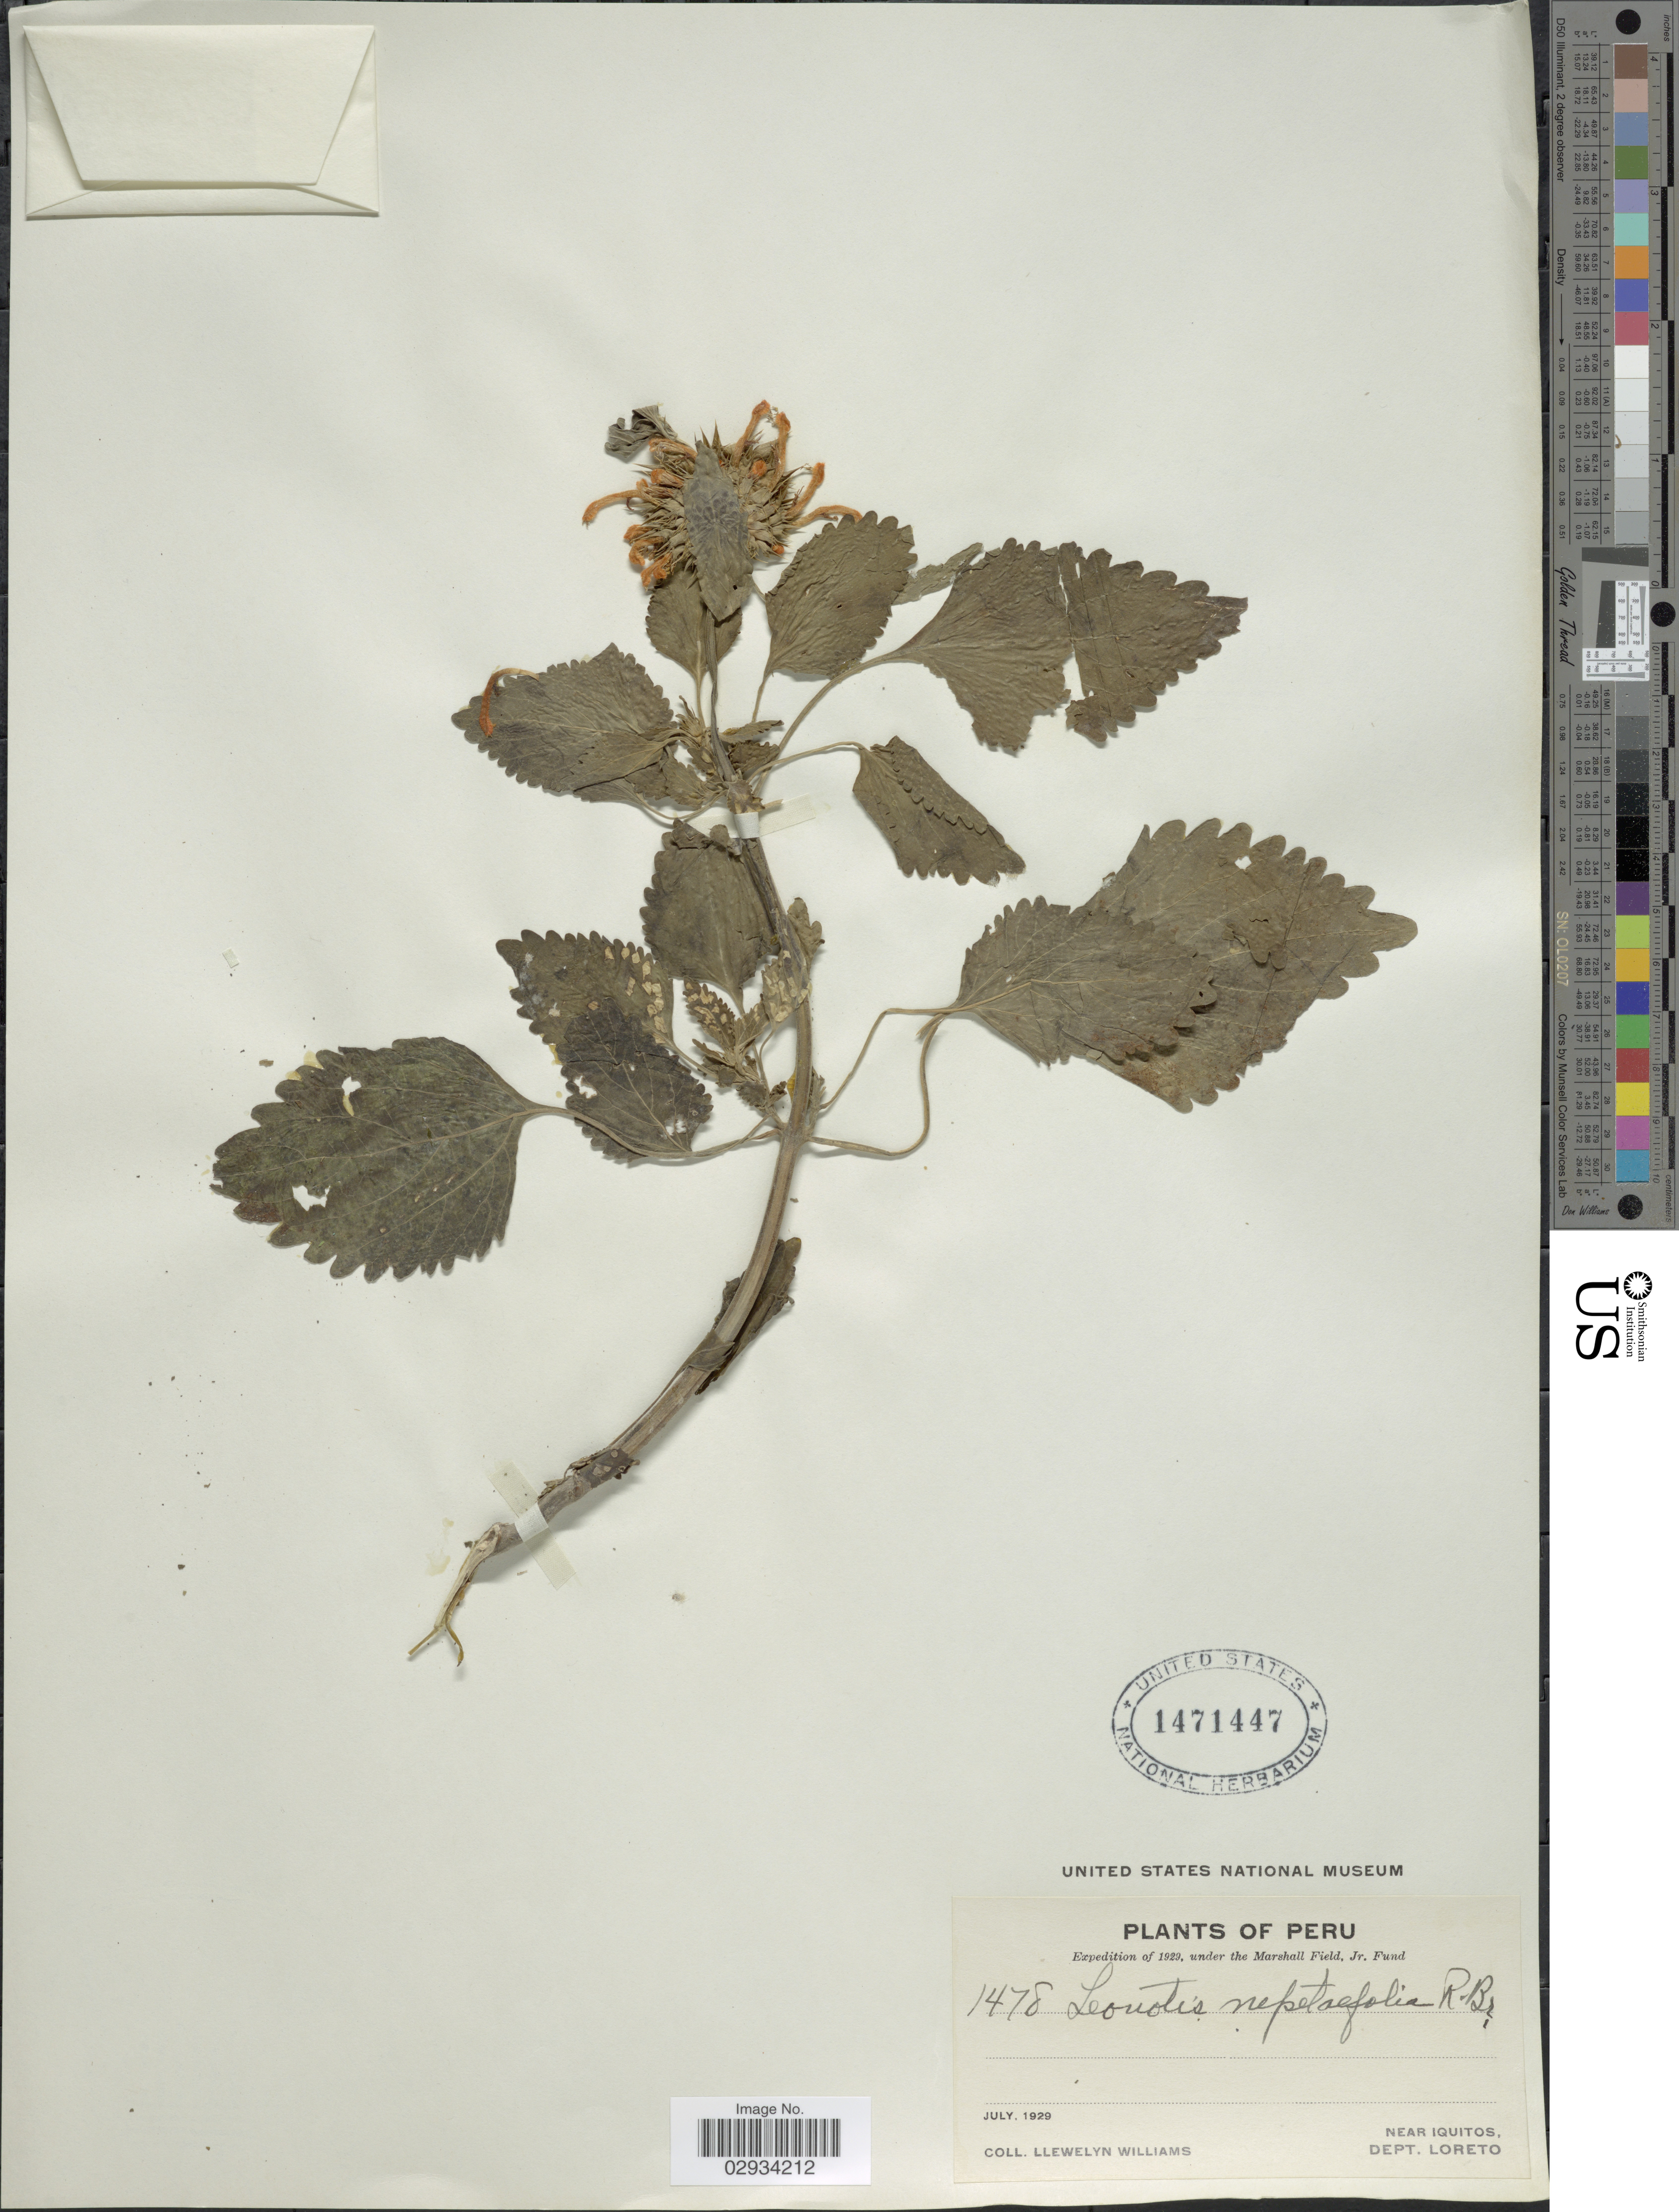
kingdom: Plantae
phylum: Tracheophyta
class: Magnoliopsida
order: Lamiales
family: Lamiaceae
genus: Leonotis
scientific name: Leonotis nepetifolia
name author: (L.) R. Br.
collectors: Ll. Williams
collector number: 1478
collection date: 1929-07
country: Peru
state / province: Loreto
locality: Near Iquitos, Dept. Loreto.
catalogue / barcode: US 1471447